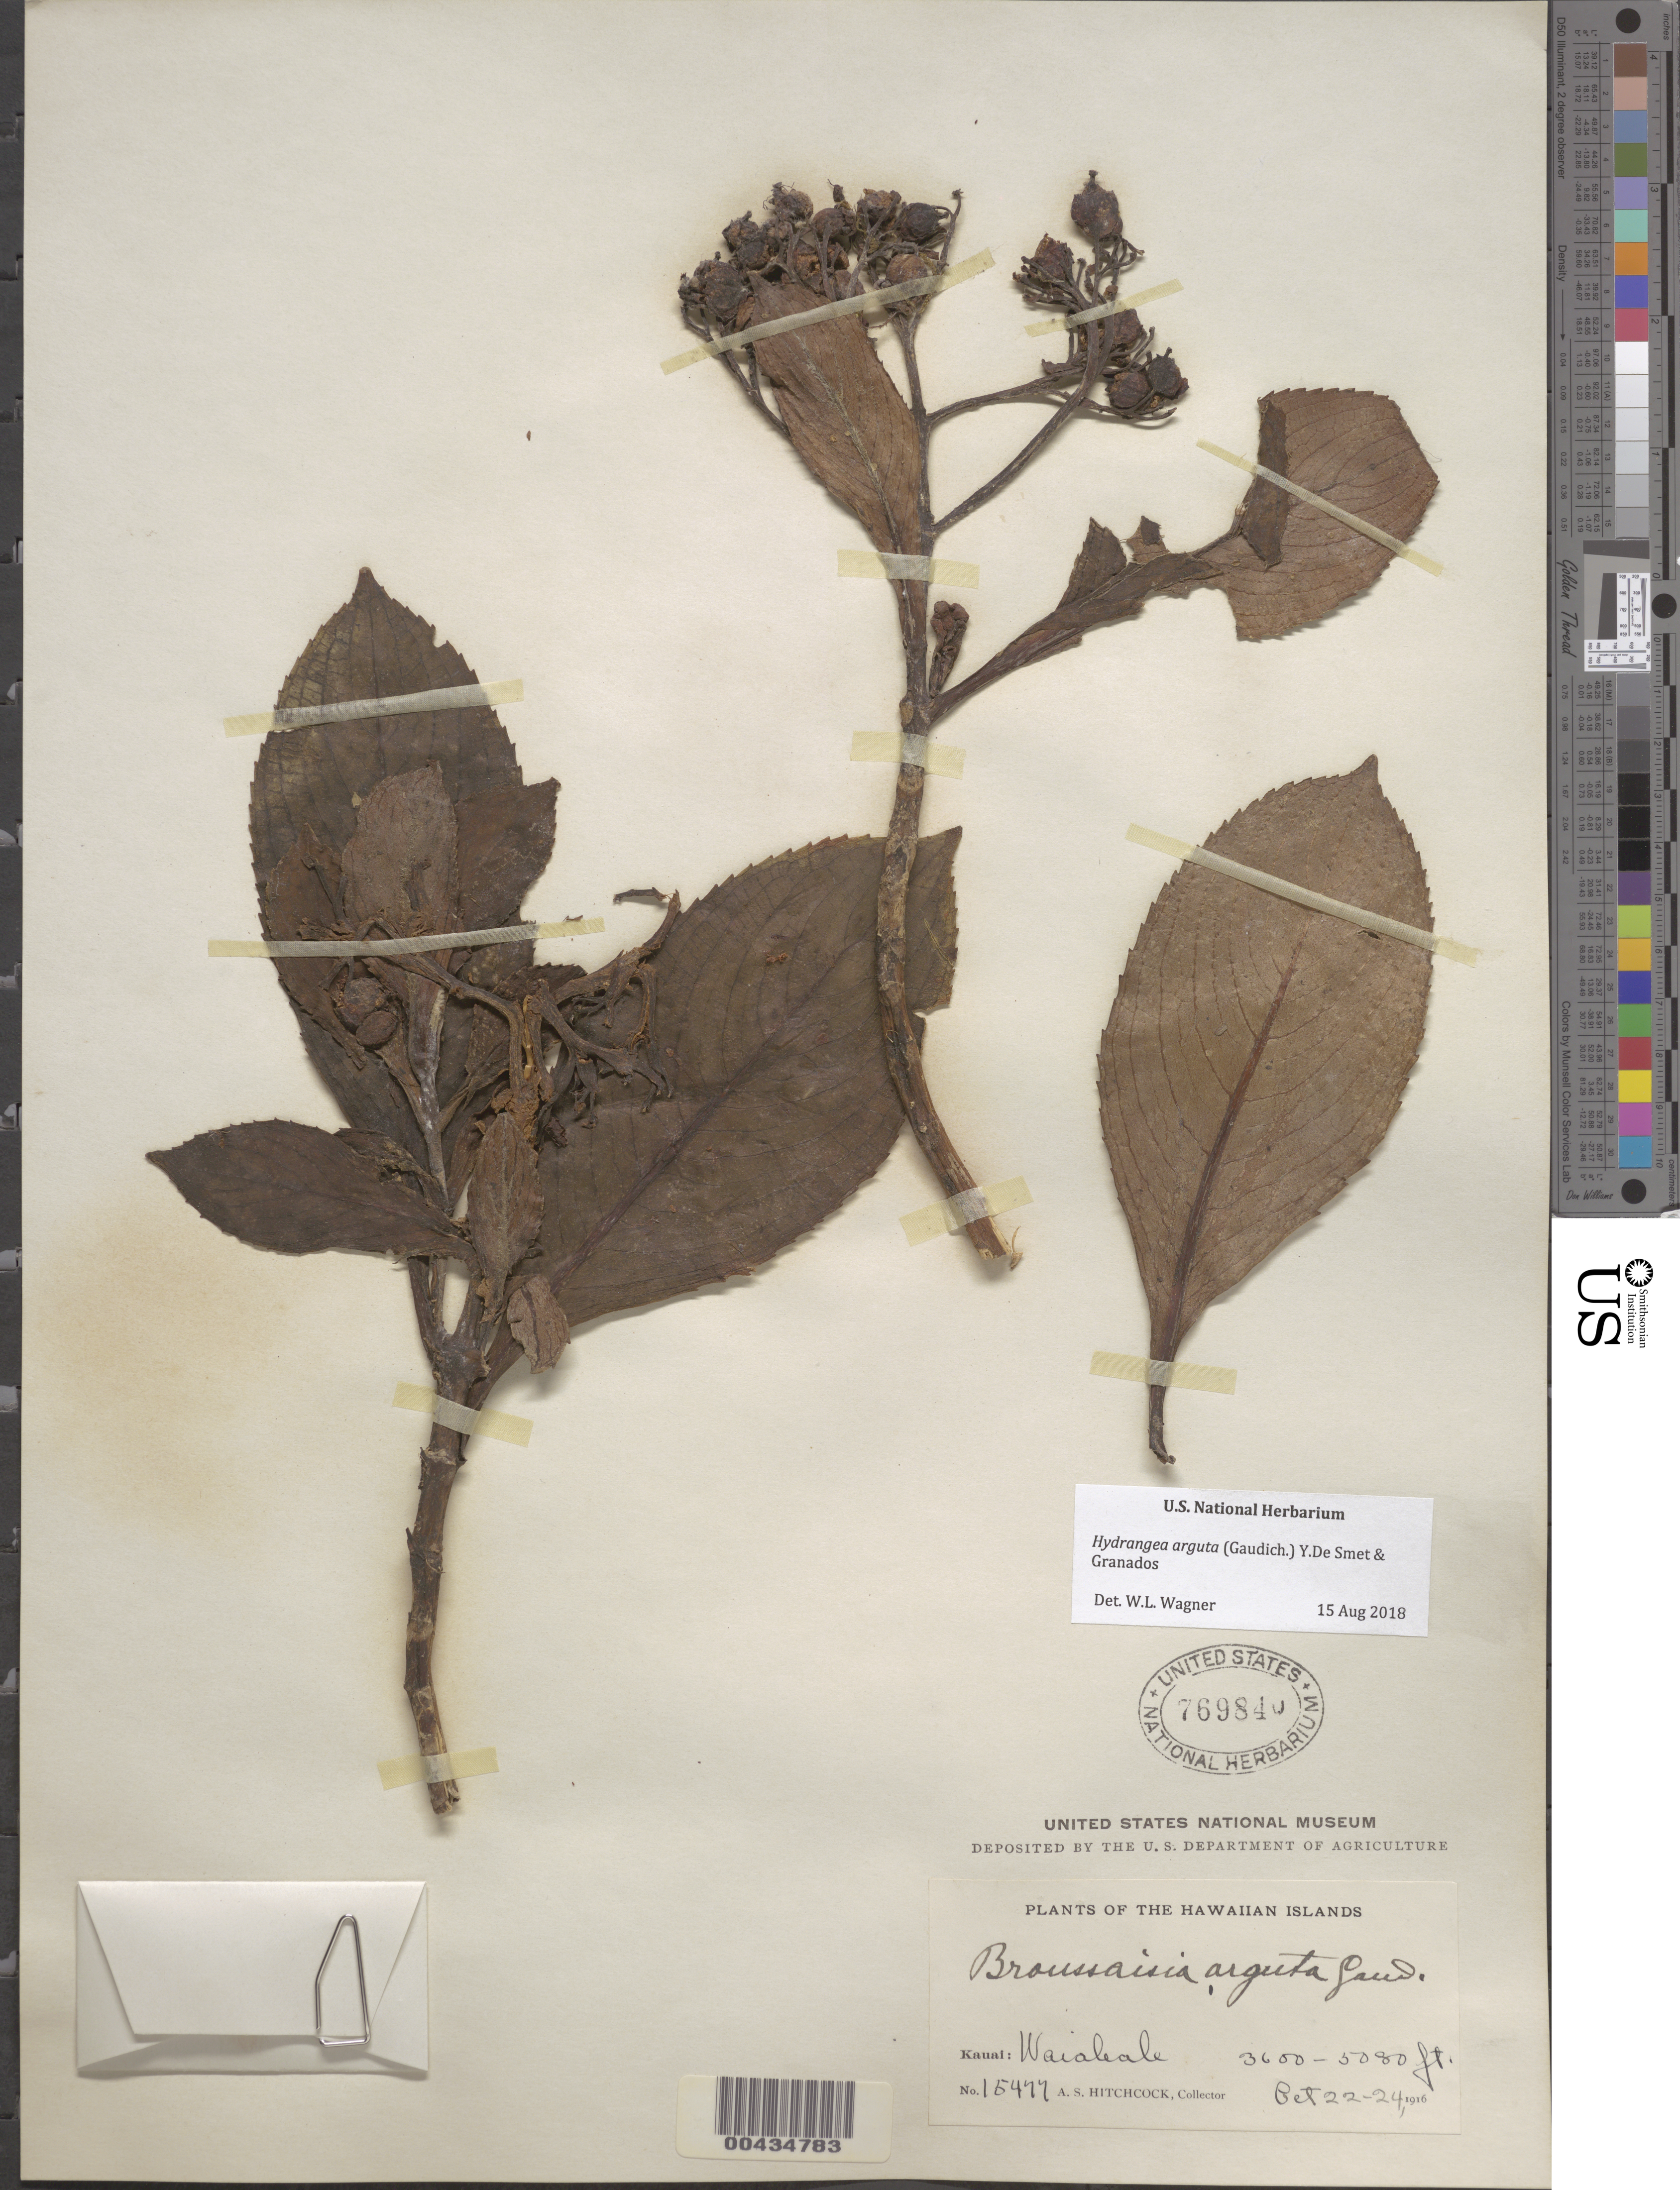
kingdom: Plantae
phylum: Tracheophyta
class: Magnoliopsida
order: Cornales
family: Hydrangeaceae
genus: Hydrangea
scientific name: Hydrangea arguta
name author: (Gaudich.) Y. De Smet & C. Granados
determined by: Wagner, W. L., (BOT), Smithsonian Institution - National Museum of Natural History (UNITED STATES)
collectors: A. S. Hitchcock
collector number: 15477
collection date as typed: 22 Oct 1916 to 24 Oct 1916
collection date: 1916-10-22/1916-10-24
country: United States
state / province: Hawaii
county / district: Kauai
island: Kaua'i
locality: Waialeale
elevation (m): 1097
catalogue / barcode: US 769840